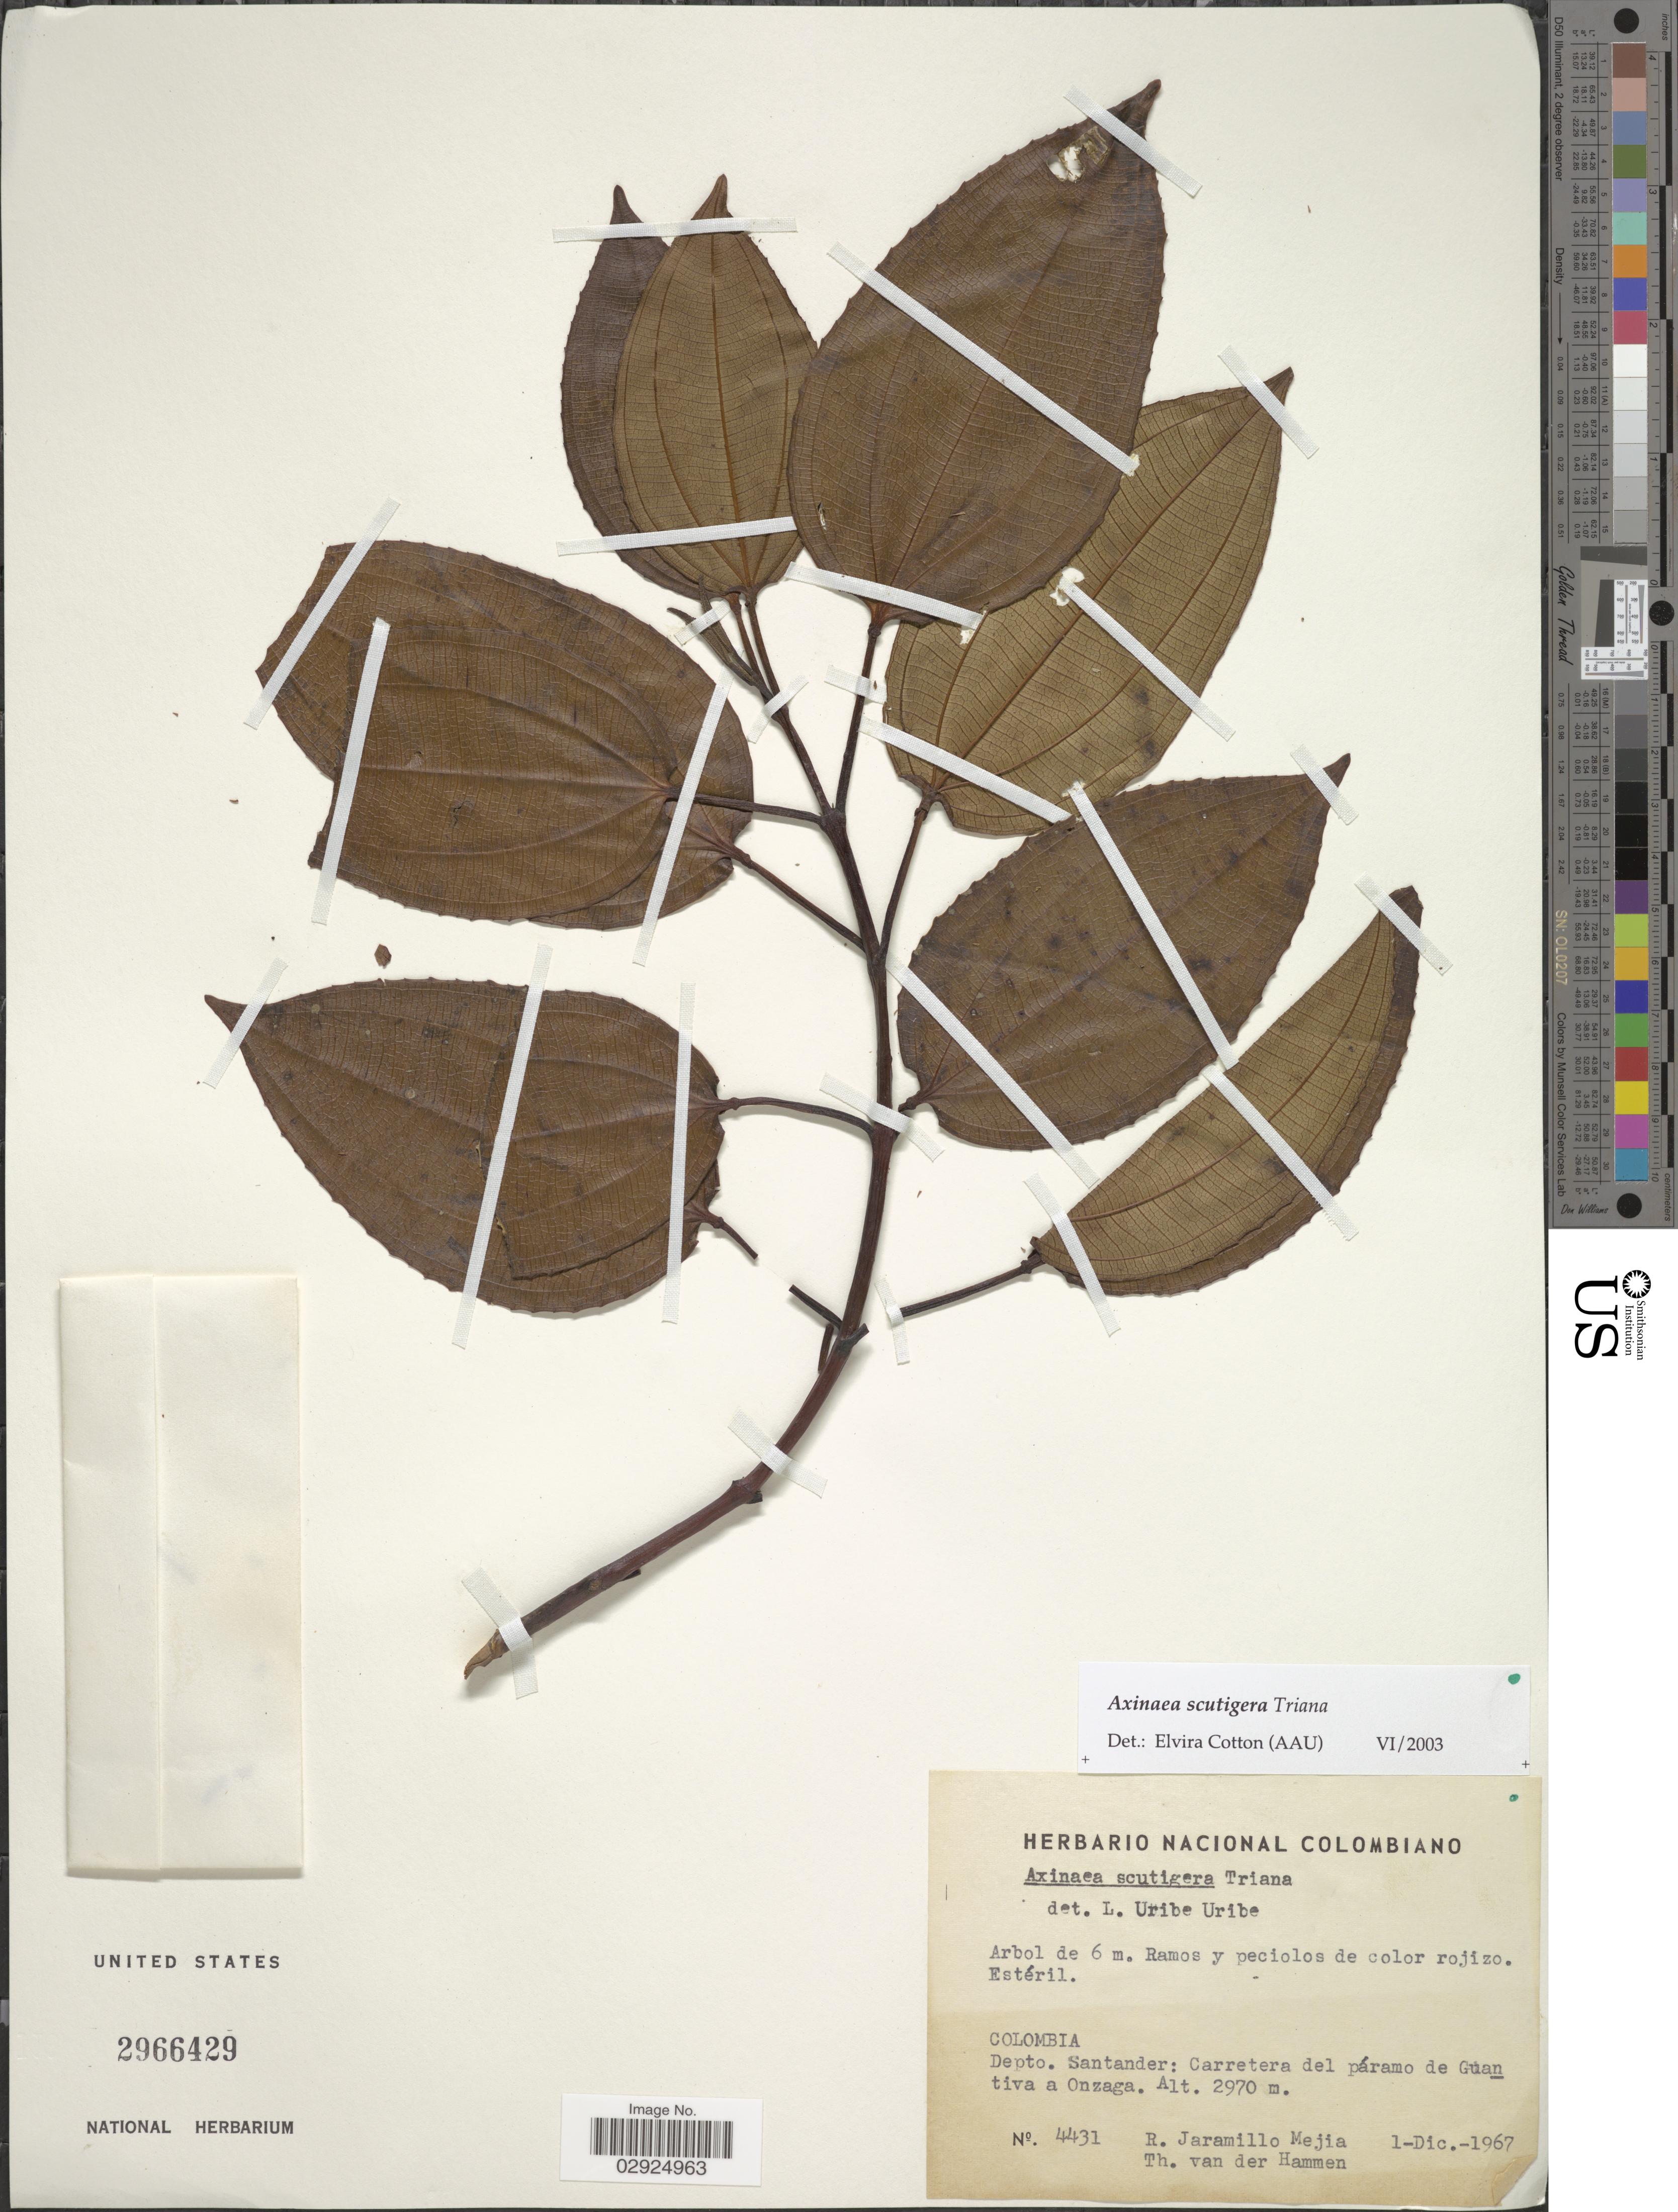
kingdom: Plantae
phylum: Tracheophyta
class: Magnoliopsida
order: Myrtales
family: Melastomataceae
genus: Axinaea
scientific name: Axinaea scutigera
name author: Triana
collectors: R. Jaramillo M. & T. Van der Hammen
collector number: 4431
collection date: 1967-12-01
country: Colombia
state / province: Santander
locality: Depto. Santander: Carretera del páramo de Guantiva a Onzaga.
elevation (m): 2970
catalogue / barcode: US 2966429